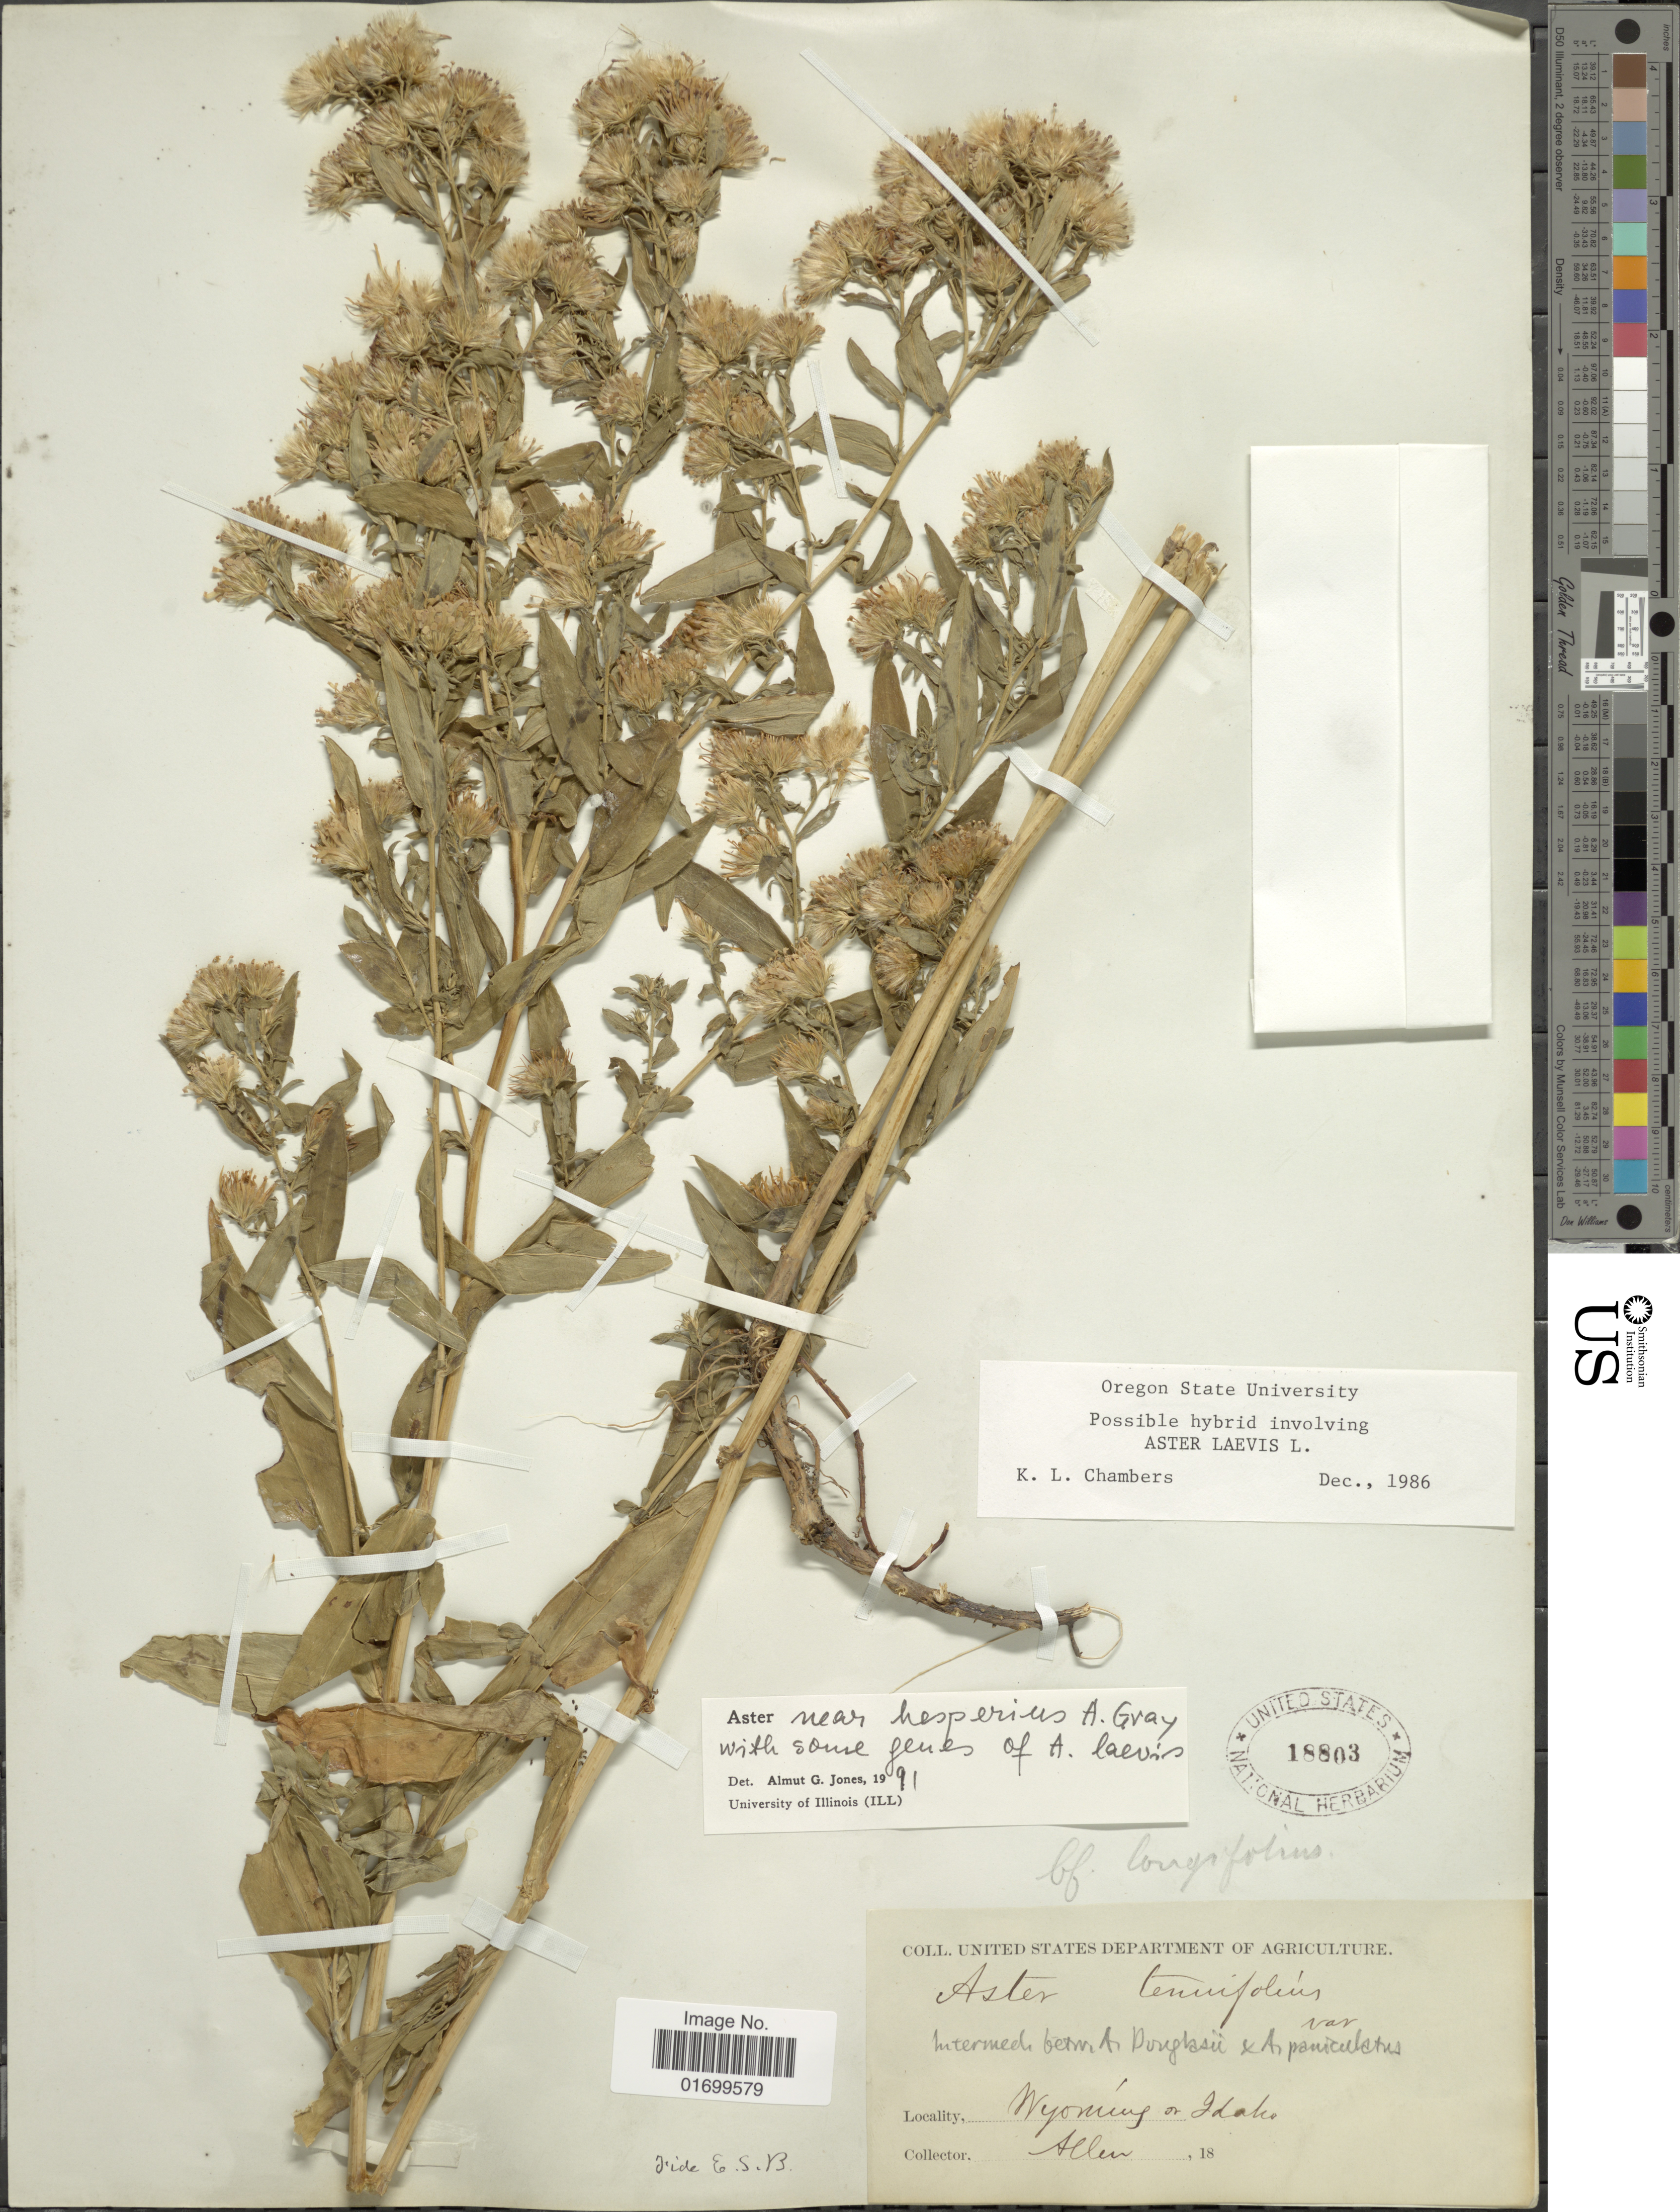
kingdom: Plantae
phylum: Tracheophyta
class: Magnoliopsida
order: Asterales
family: Asteraceae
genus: Symphyotrichum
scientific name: Symphyotrichum hesperium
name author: (A. Gray) Á. Löve & D. Löve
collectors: -- Allen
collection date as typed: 18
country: United States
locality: Wyoming or Idaho.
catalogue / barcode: US 18803